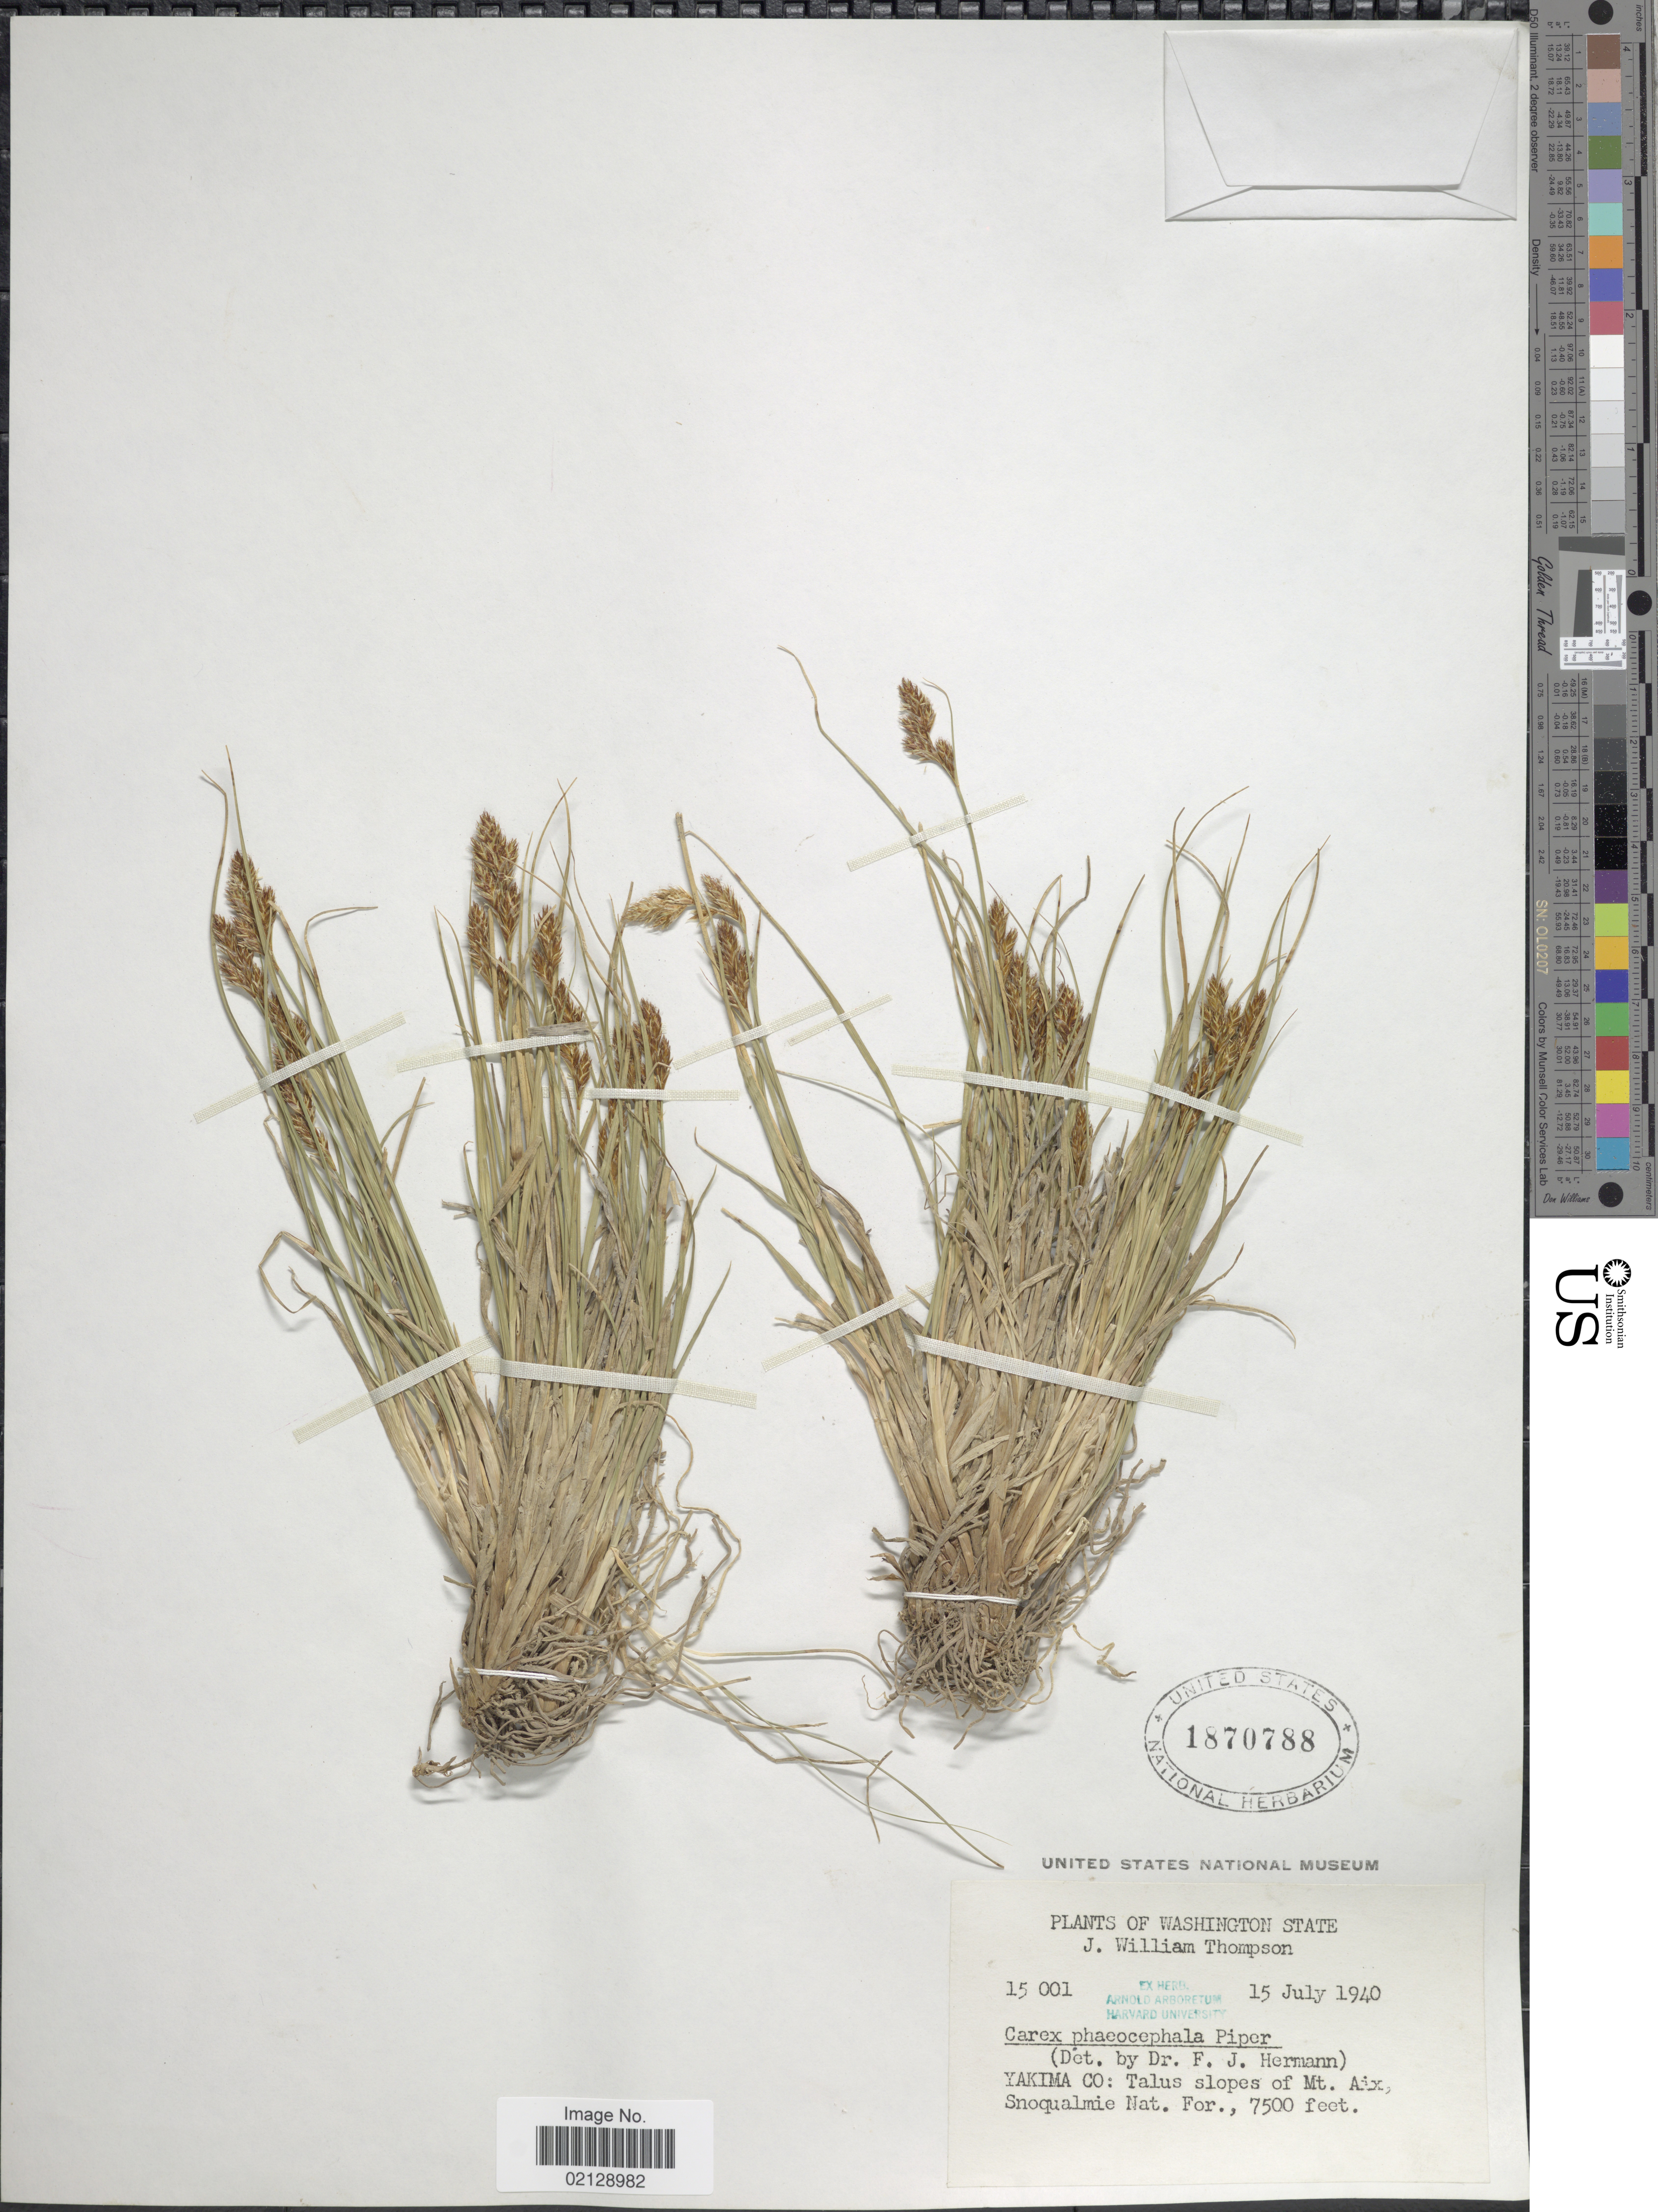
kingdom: Plantae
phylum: Tracheophyta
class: Liliopsida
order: Poales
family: Cyperaceae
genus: Carex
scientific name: Carex phaeocephala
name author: Piper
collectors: J. W. Thompson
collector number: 15001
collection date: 1940-07-15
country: United States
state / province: Washington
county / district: Yakima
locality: Yakima Co.: Talus slopes of Mt. Aix, Snoqualmie Nat. For.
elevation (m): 2286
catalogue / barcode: US 1870788